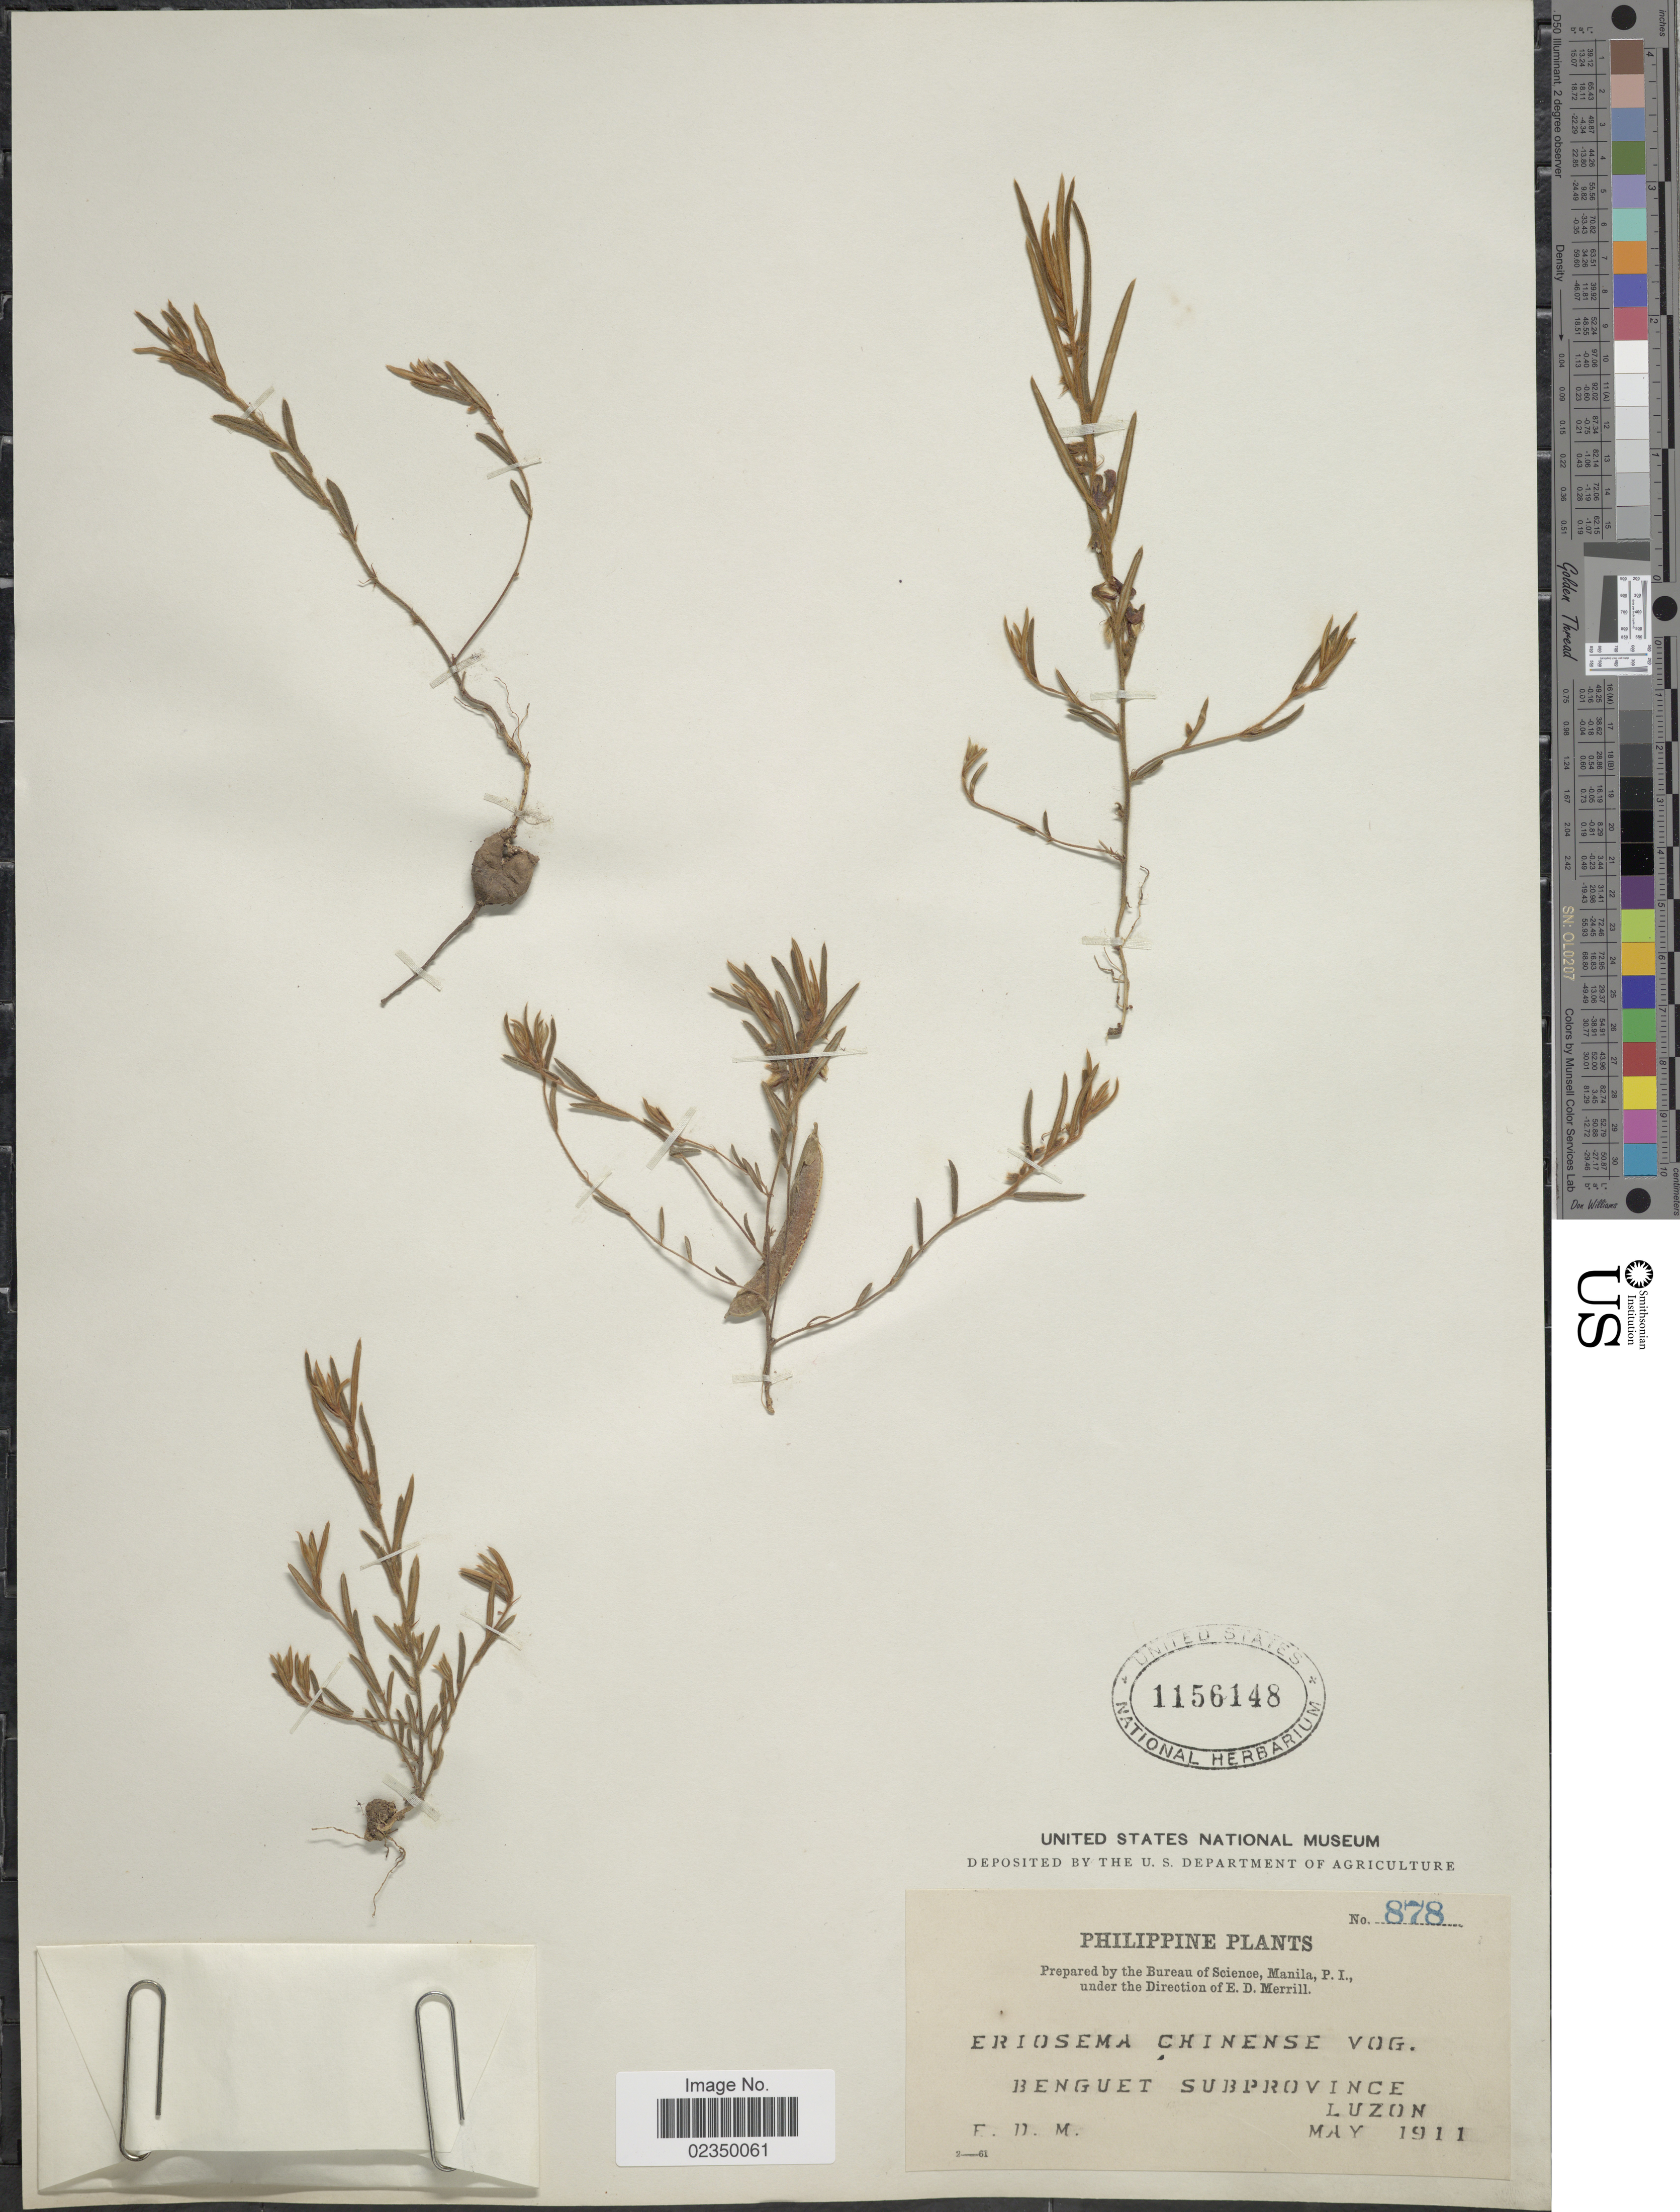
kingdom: Plantae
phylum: Tracheophyta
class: Magnoliopsida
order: Fabales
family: Fabaceae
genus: Eriosema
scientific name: Eriosema chinense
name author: Vogel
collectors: E. D. Merrill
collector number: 878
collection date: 1911-05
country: Philippines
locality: Benguet Subprovince, Luzon.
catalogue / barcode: US 1156148